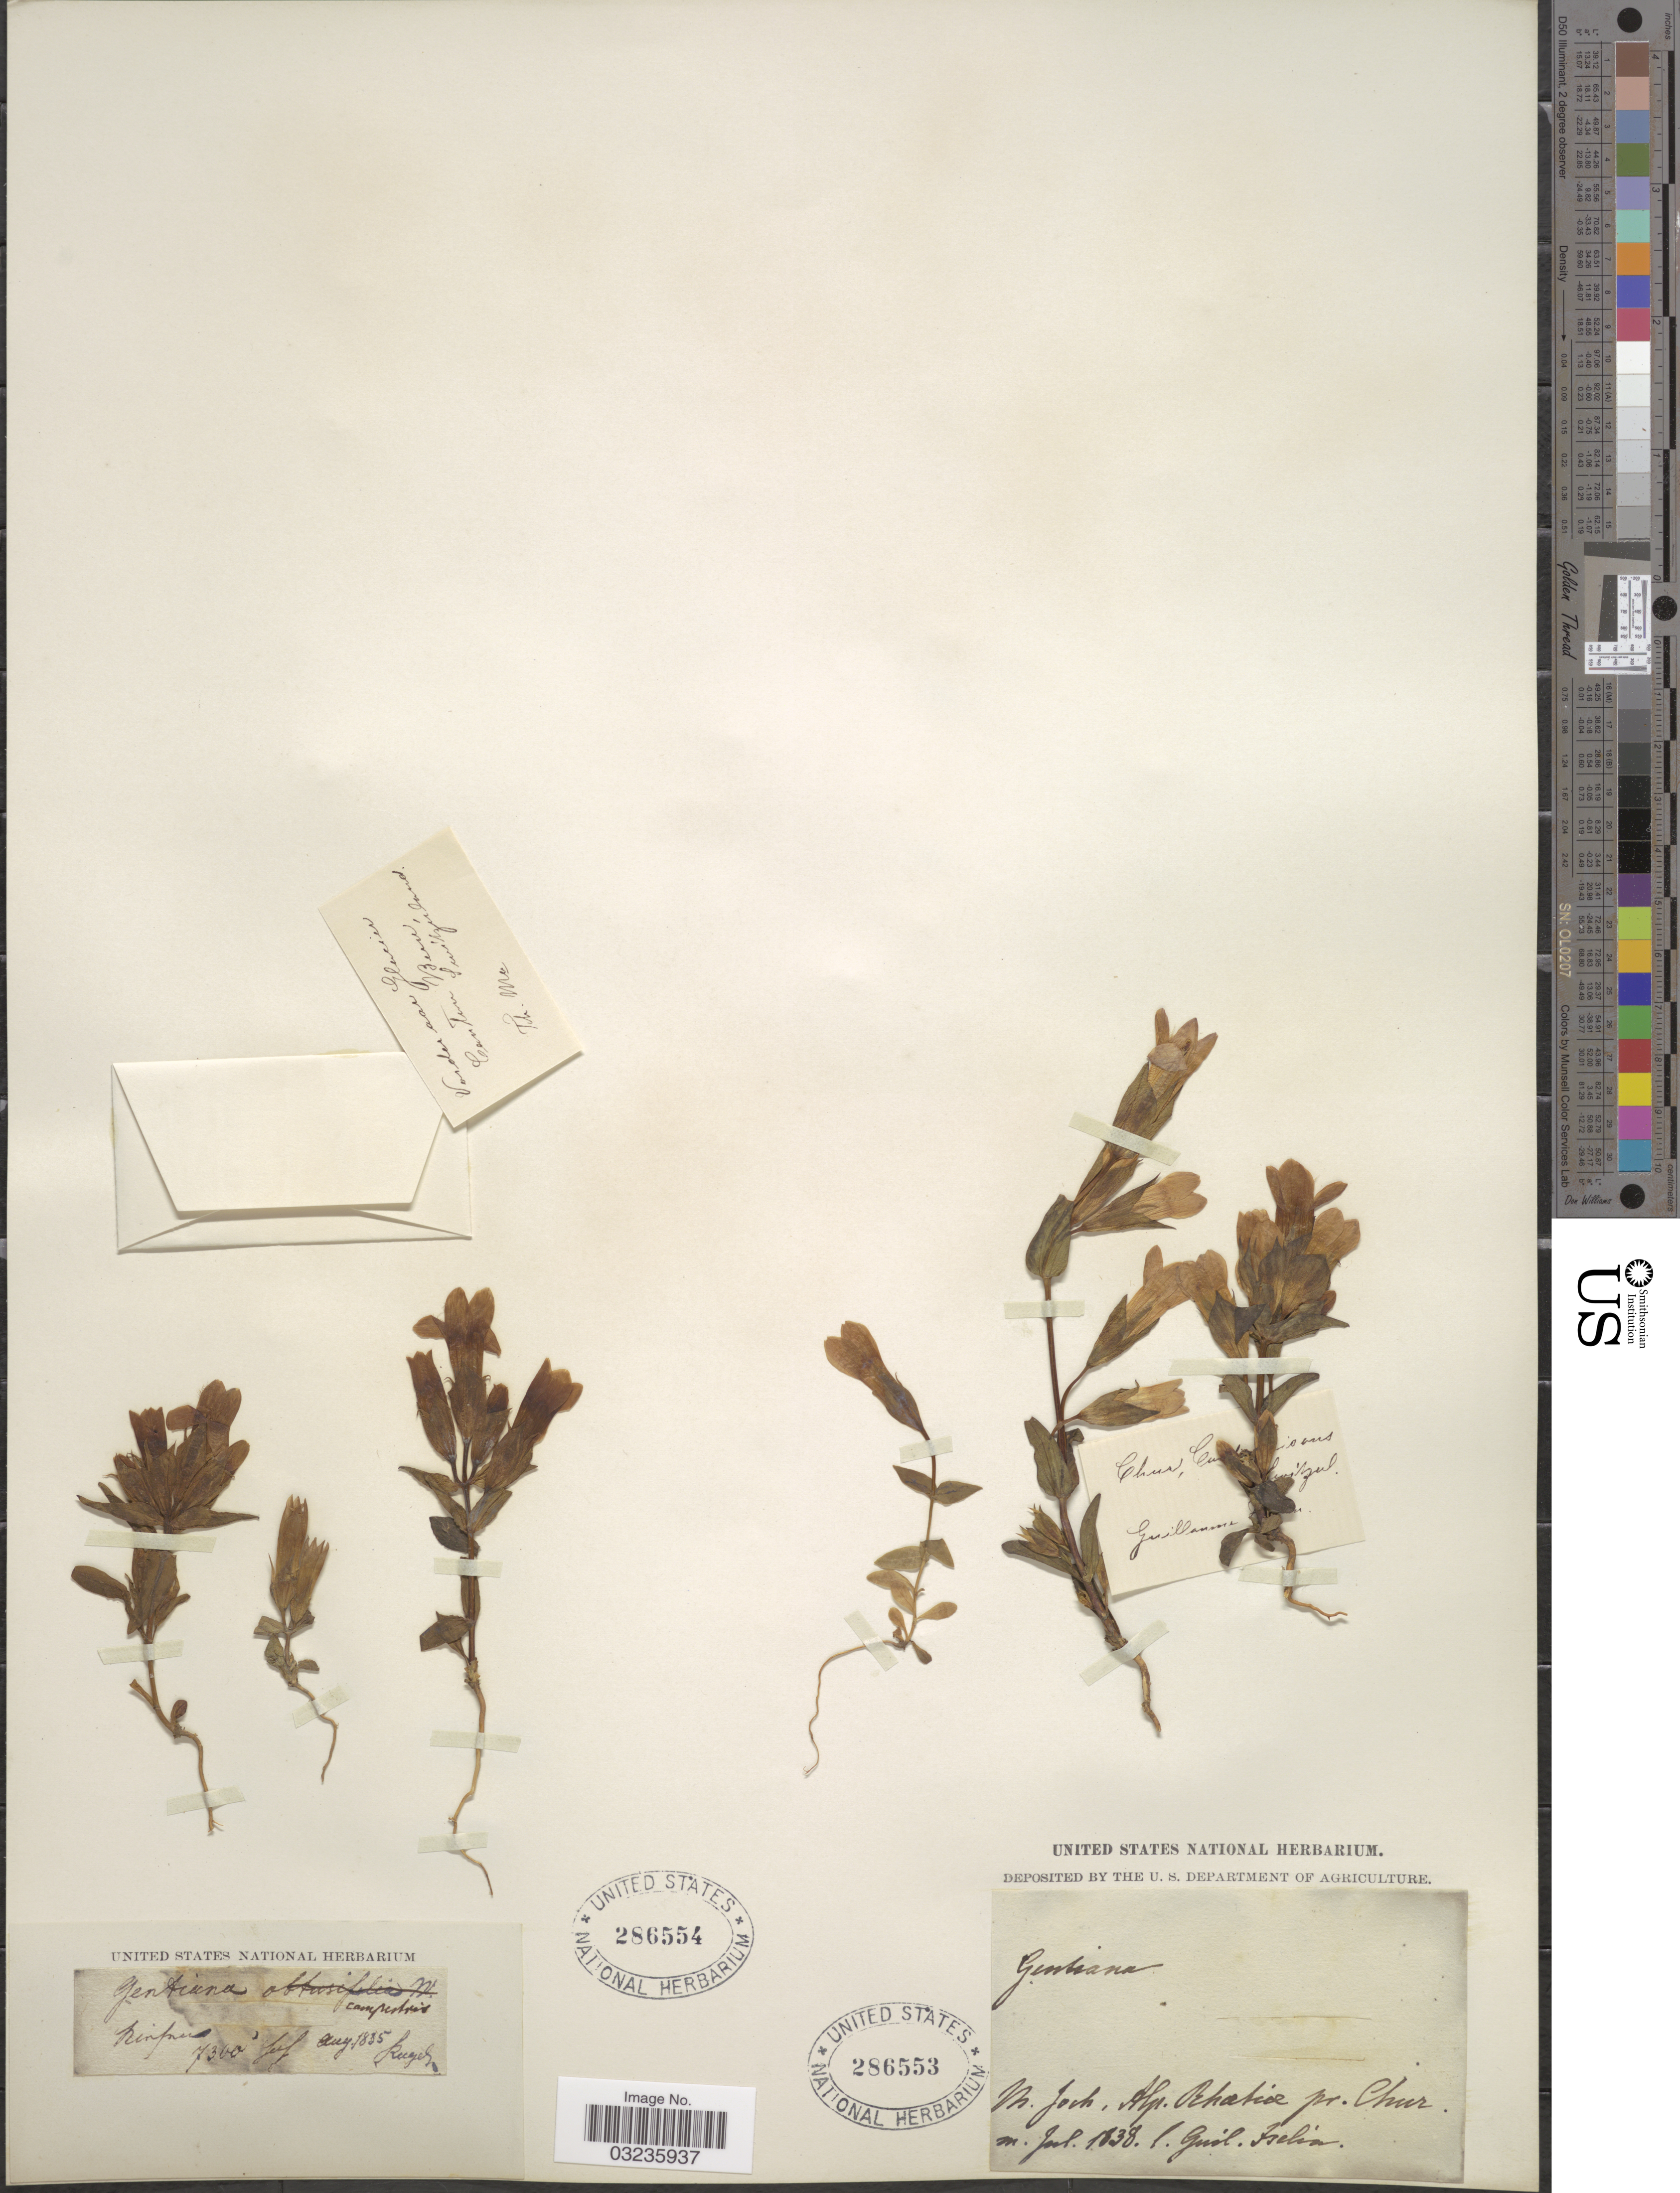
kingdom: Plantae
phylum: Tracheophyta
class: Magnoliopsida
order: Gentianales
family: Gentianaceae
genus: Gentiana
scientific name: Gentiana campestris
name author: L.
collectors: G. Iselin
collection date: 1838-07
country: Switzerland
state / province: Graubunden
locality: M. Joch, Alp. Rhatia pr. Chur.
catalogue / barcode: US 286553